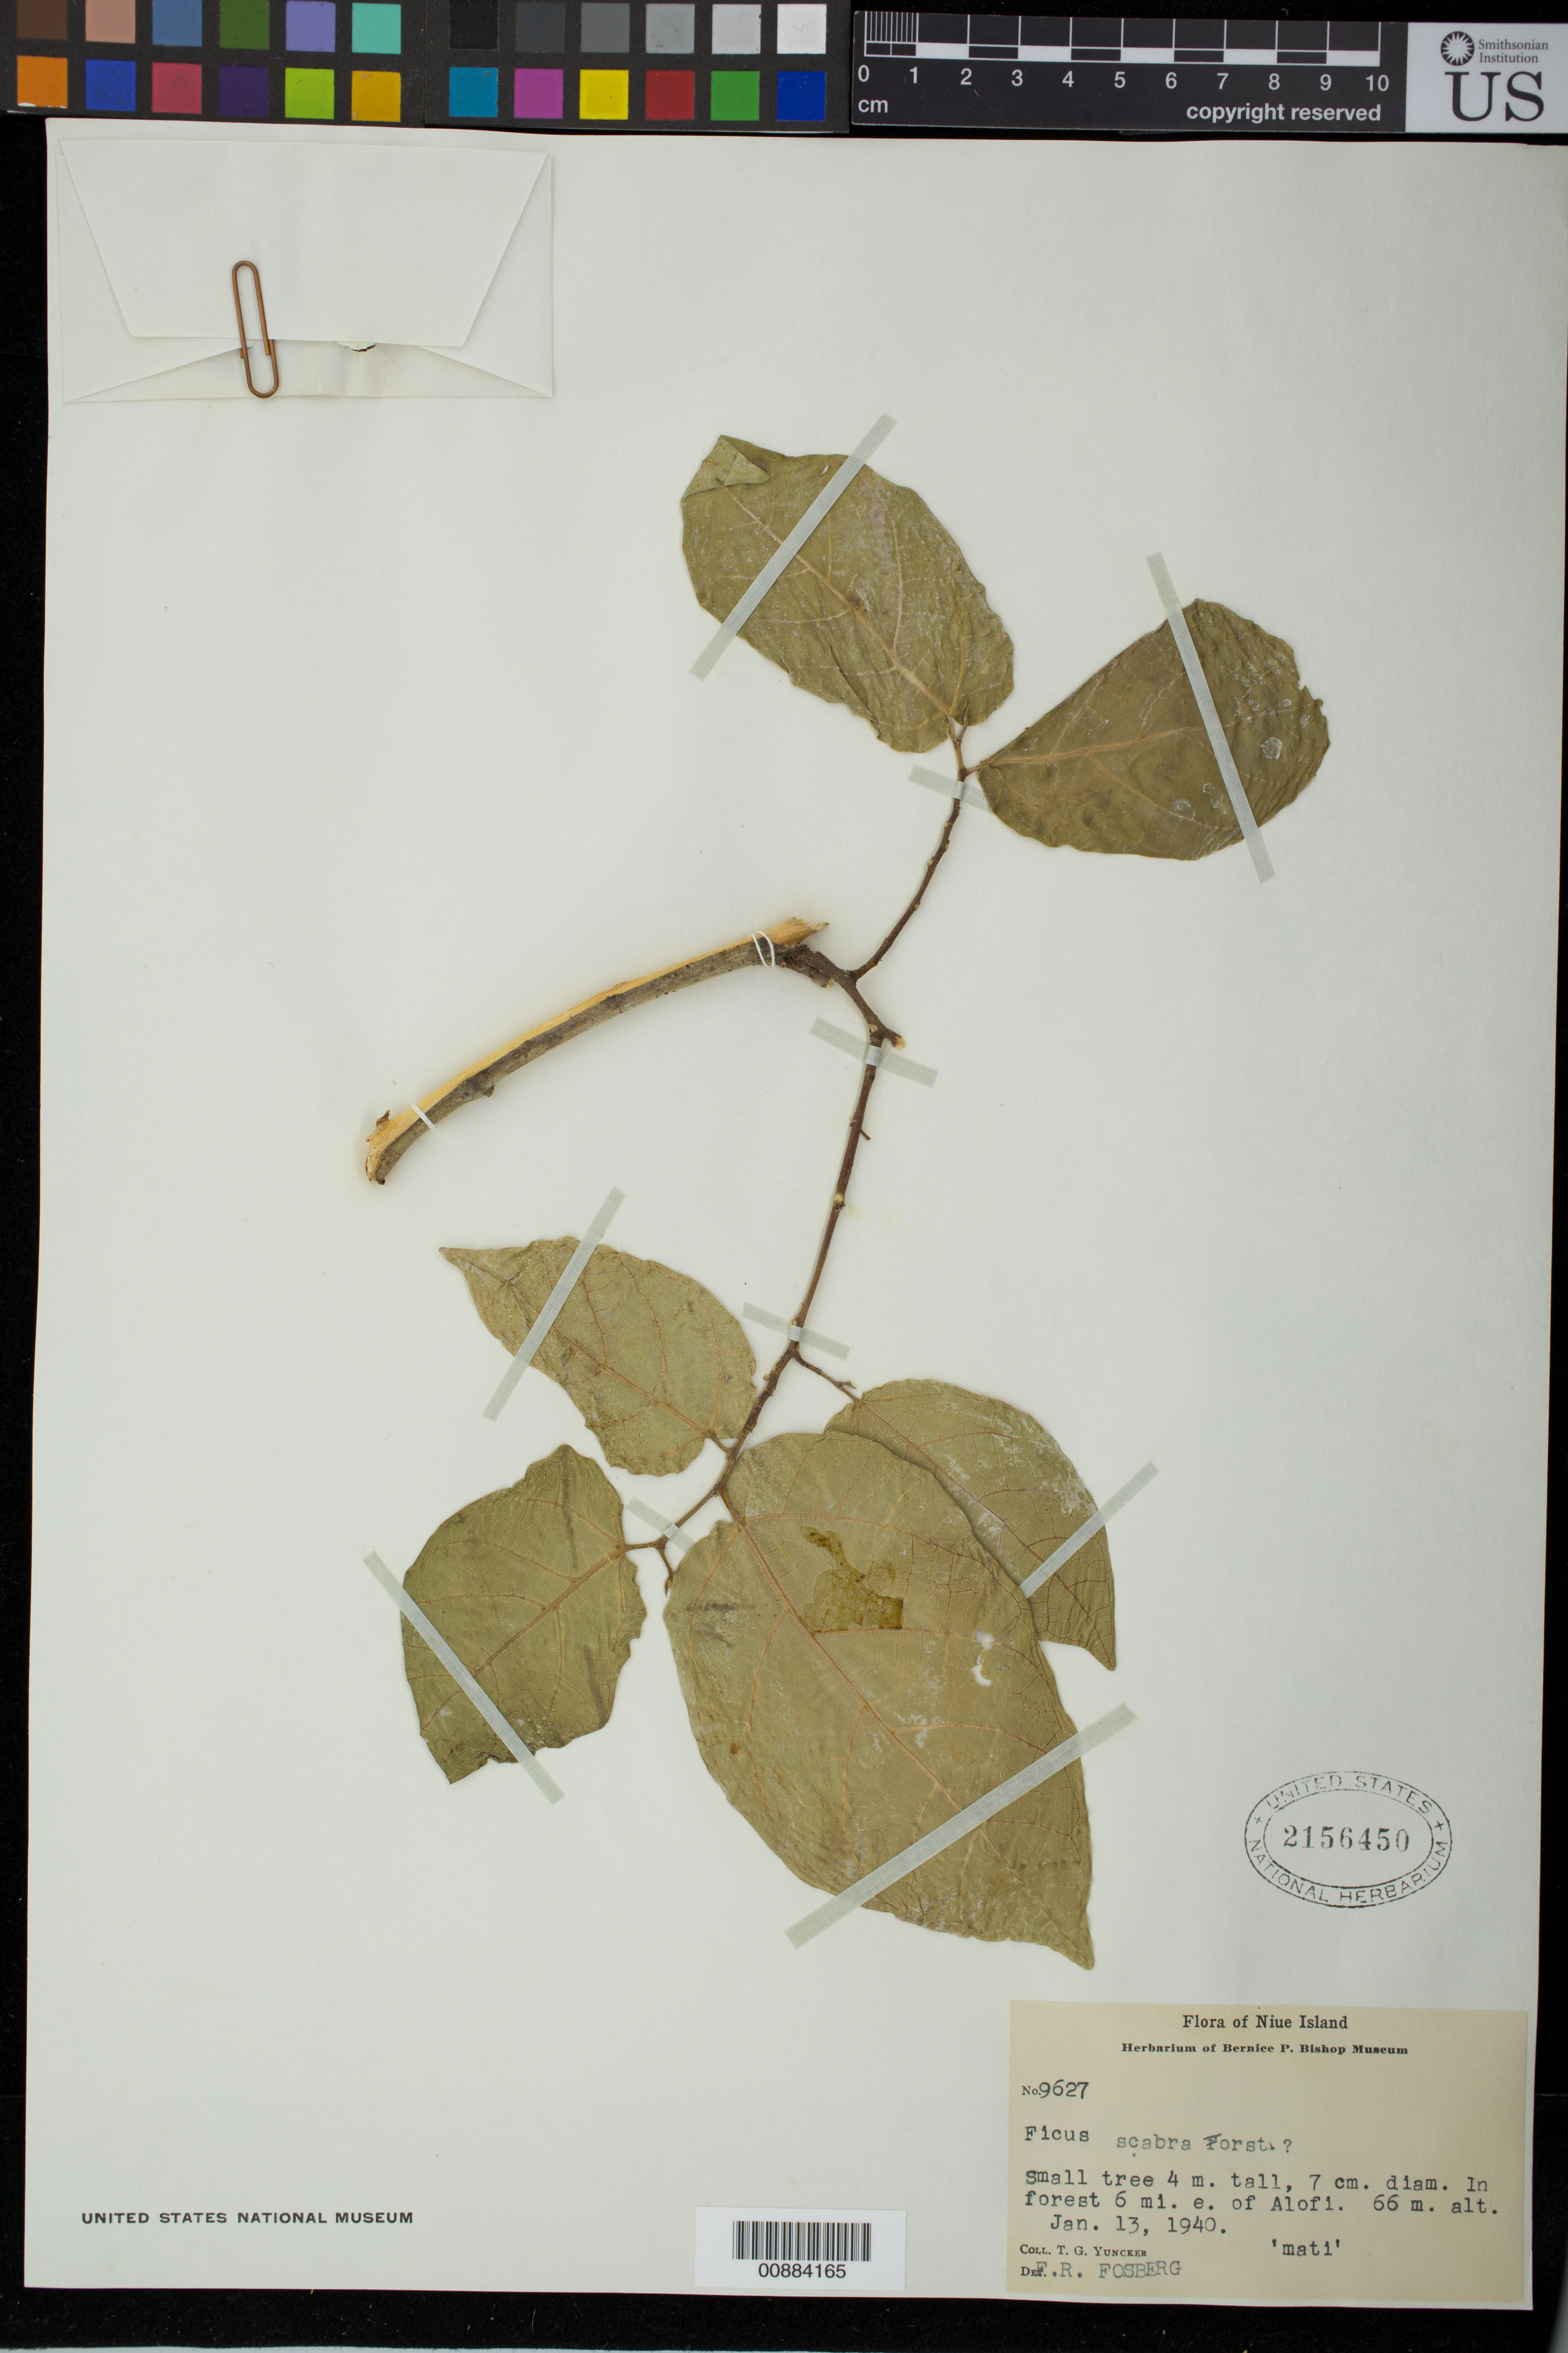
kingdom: Plantae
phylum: Tracheophyta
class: Magnoliopsida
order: Rosales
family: Moraceae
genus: Ficus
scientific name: Ficus scabra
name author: G. Forst.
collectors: T. G. Yuncker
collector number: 9627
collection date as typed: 13 Jan 1940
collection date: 1940-01-13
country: Niue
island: Niue I.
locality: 6 mi. E of Alofi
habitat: forest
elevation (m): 66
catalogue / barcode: US 2156450